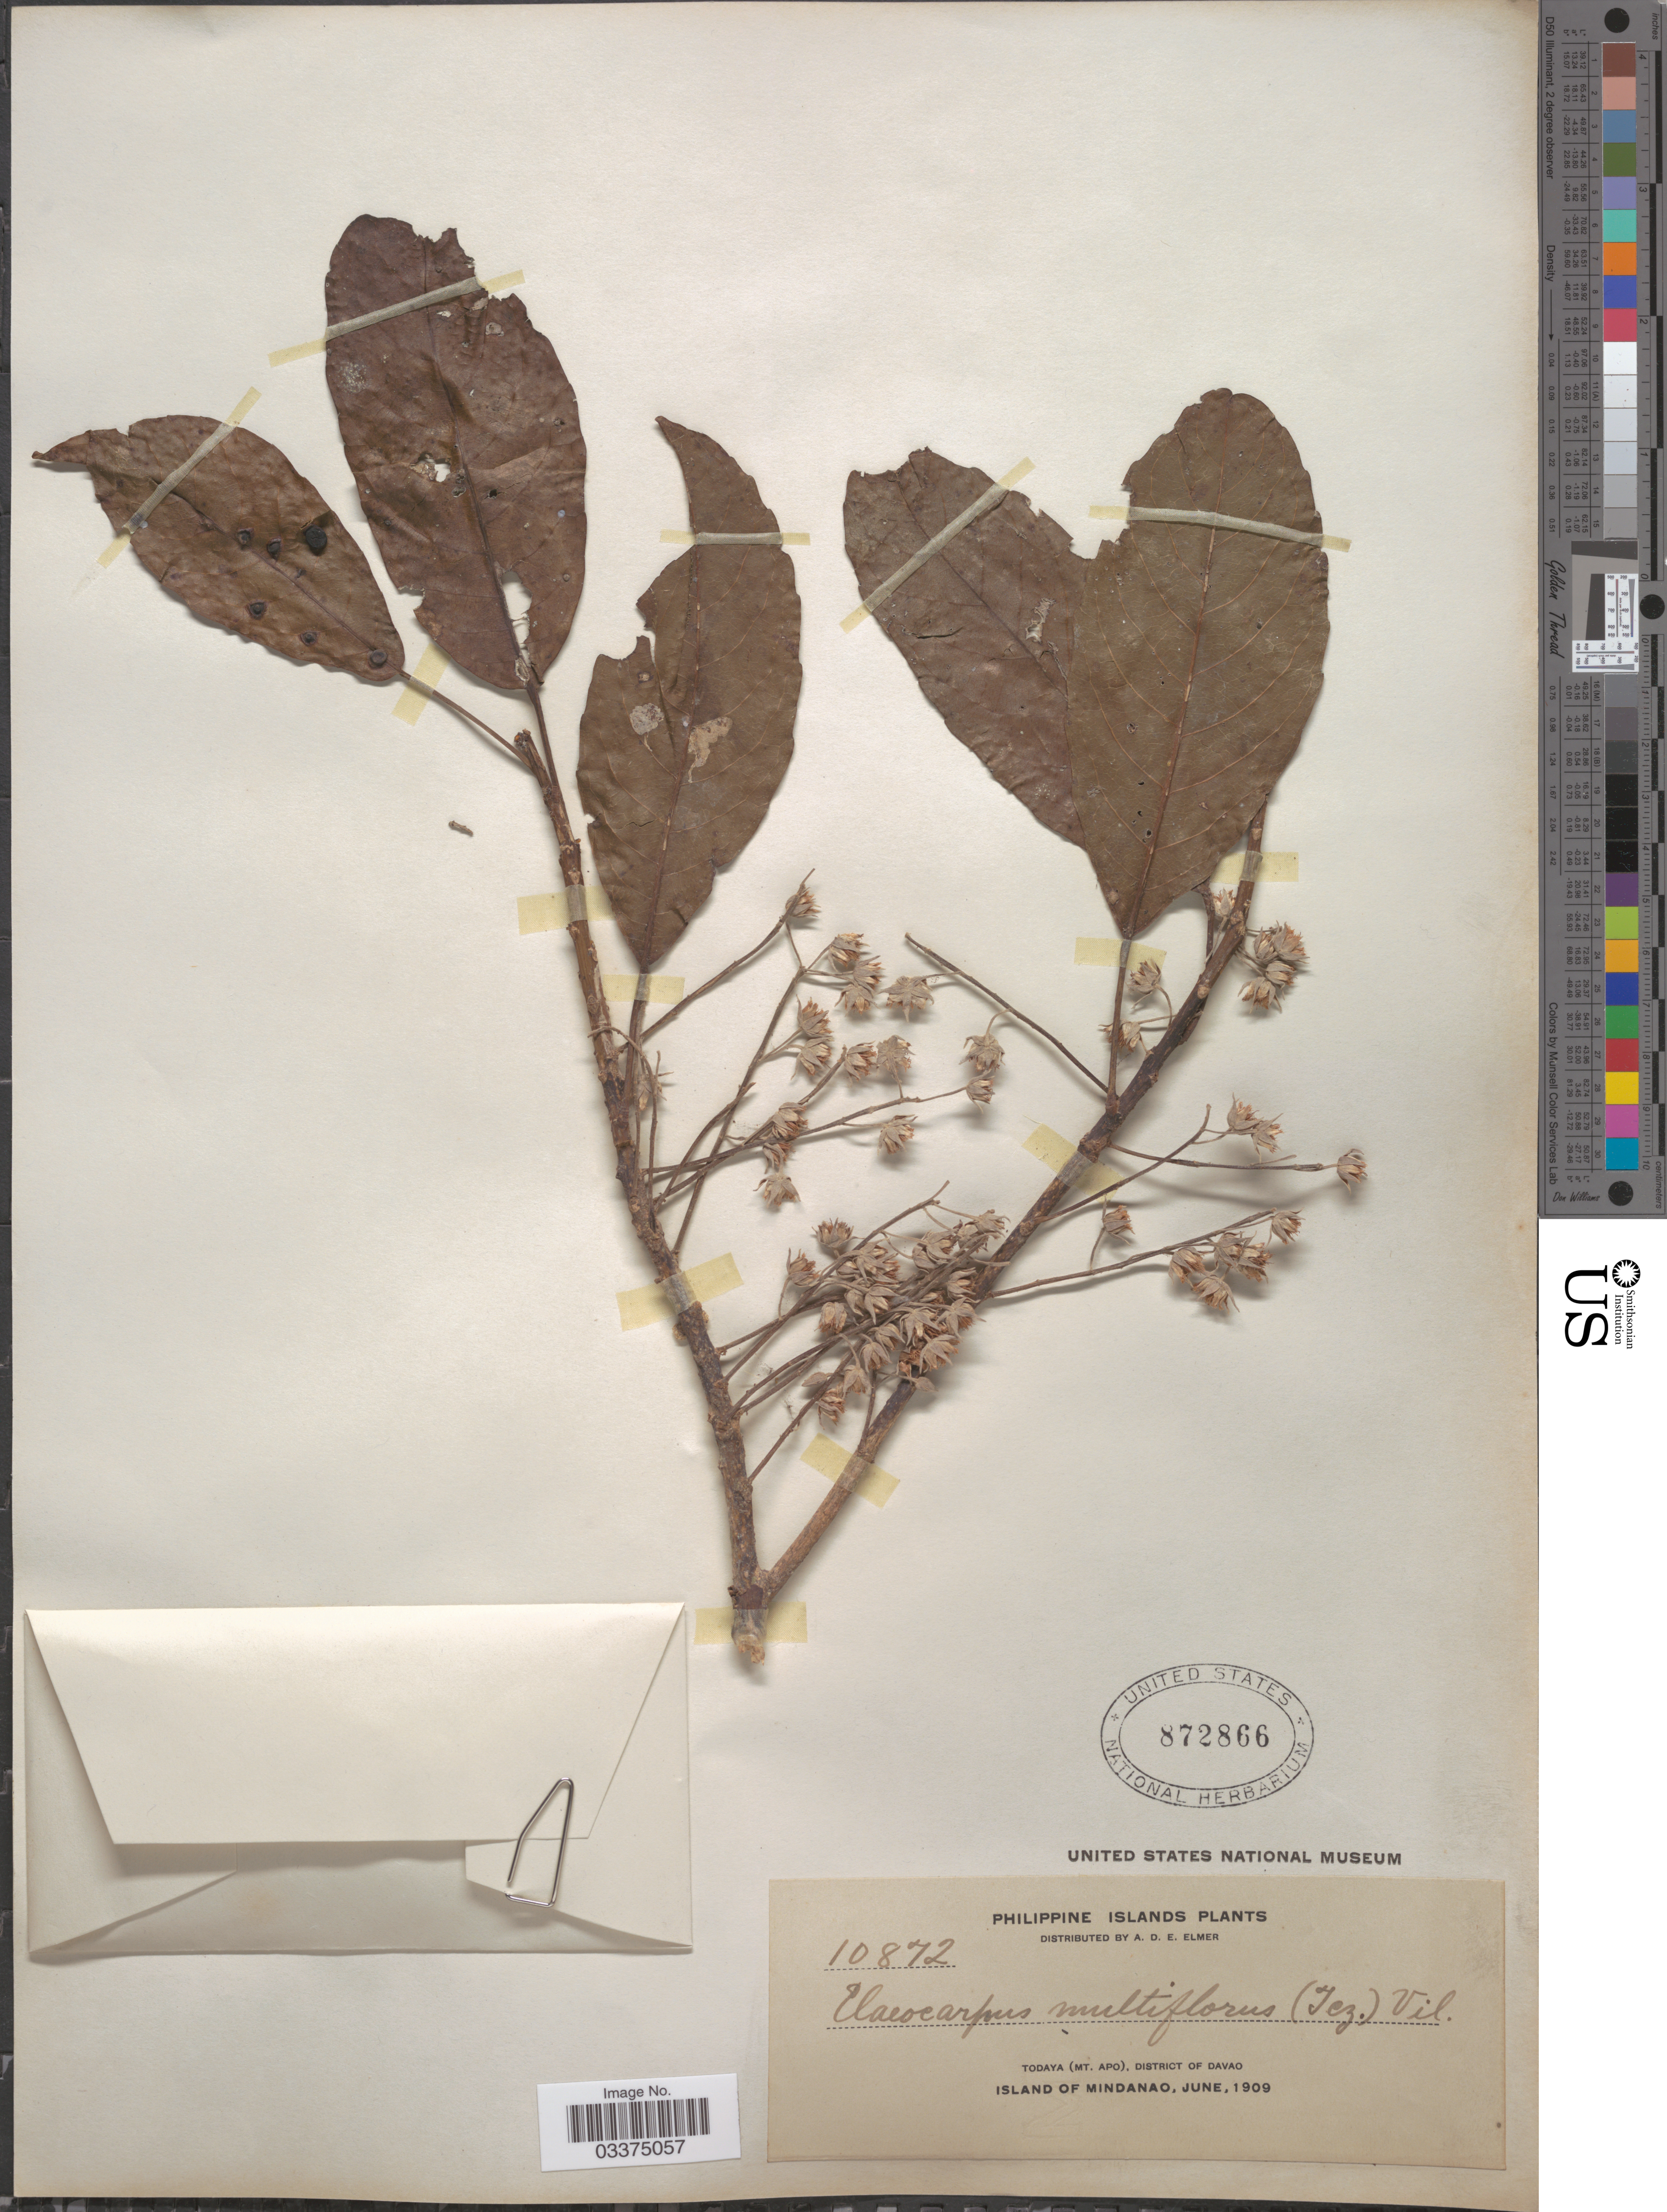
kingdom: Plantae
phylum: Tracheophyta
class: Magnoliopsida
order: Oxalidales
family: Elaeocarpaceae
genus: Elaeocarpus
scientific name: Elaeocarpus multiflorus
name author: (Turcz.) Fern.-Vill.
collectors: A. D. E. Elmer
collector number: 10872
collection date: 1909-06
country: Philippines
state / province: Davao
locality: Todaya (Mt. Apo), District of Davao. Island of Mindanao.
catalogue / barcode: US 872866